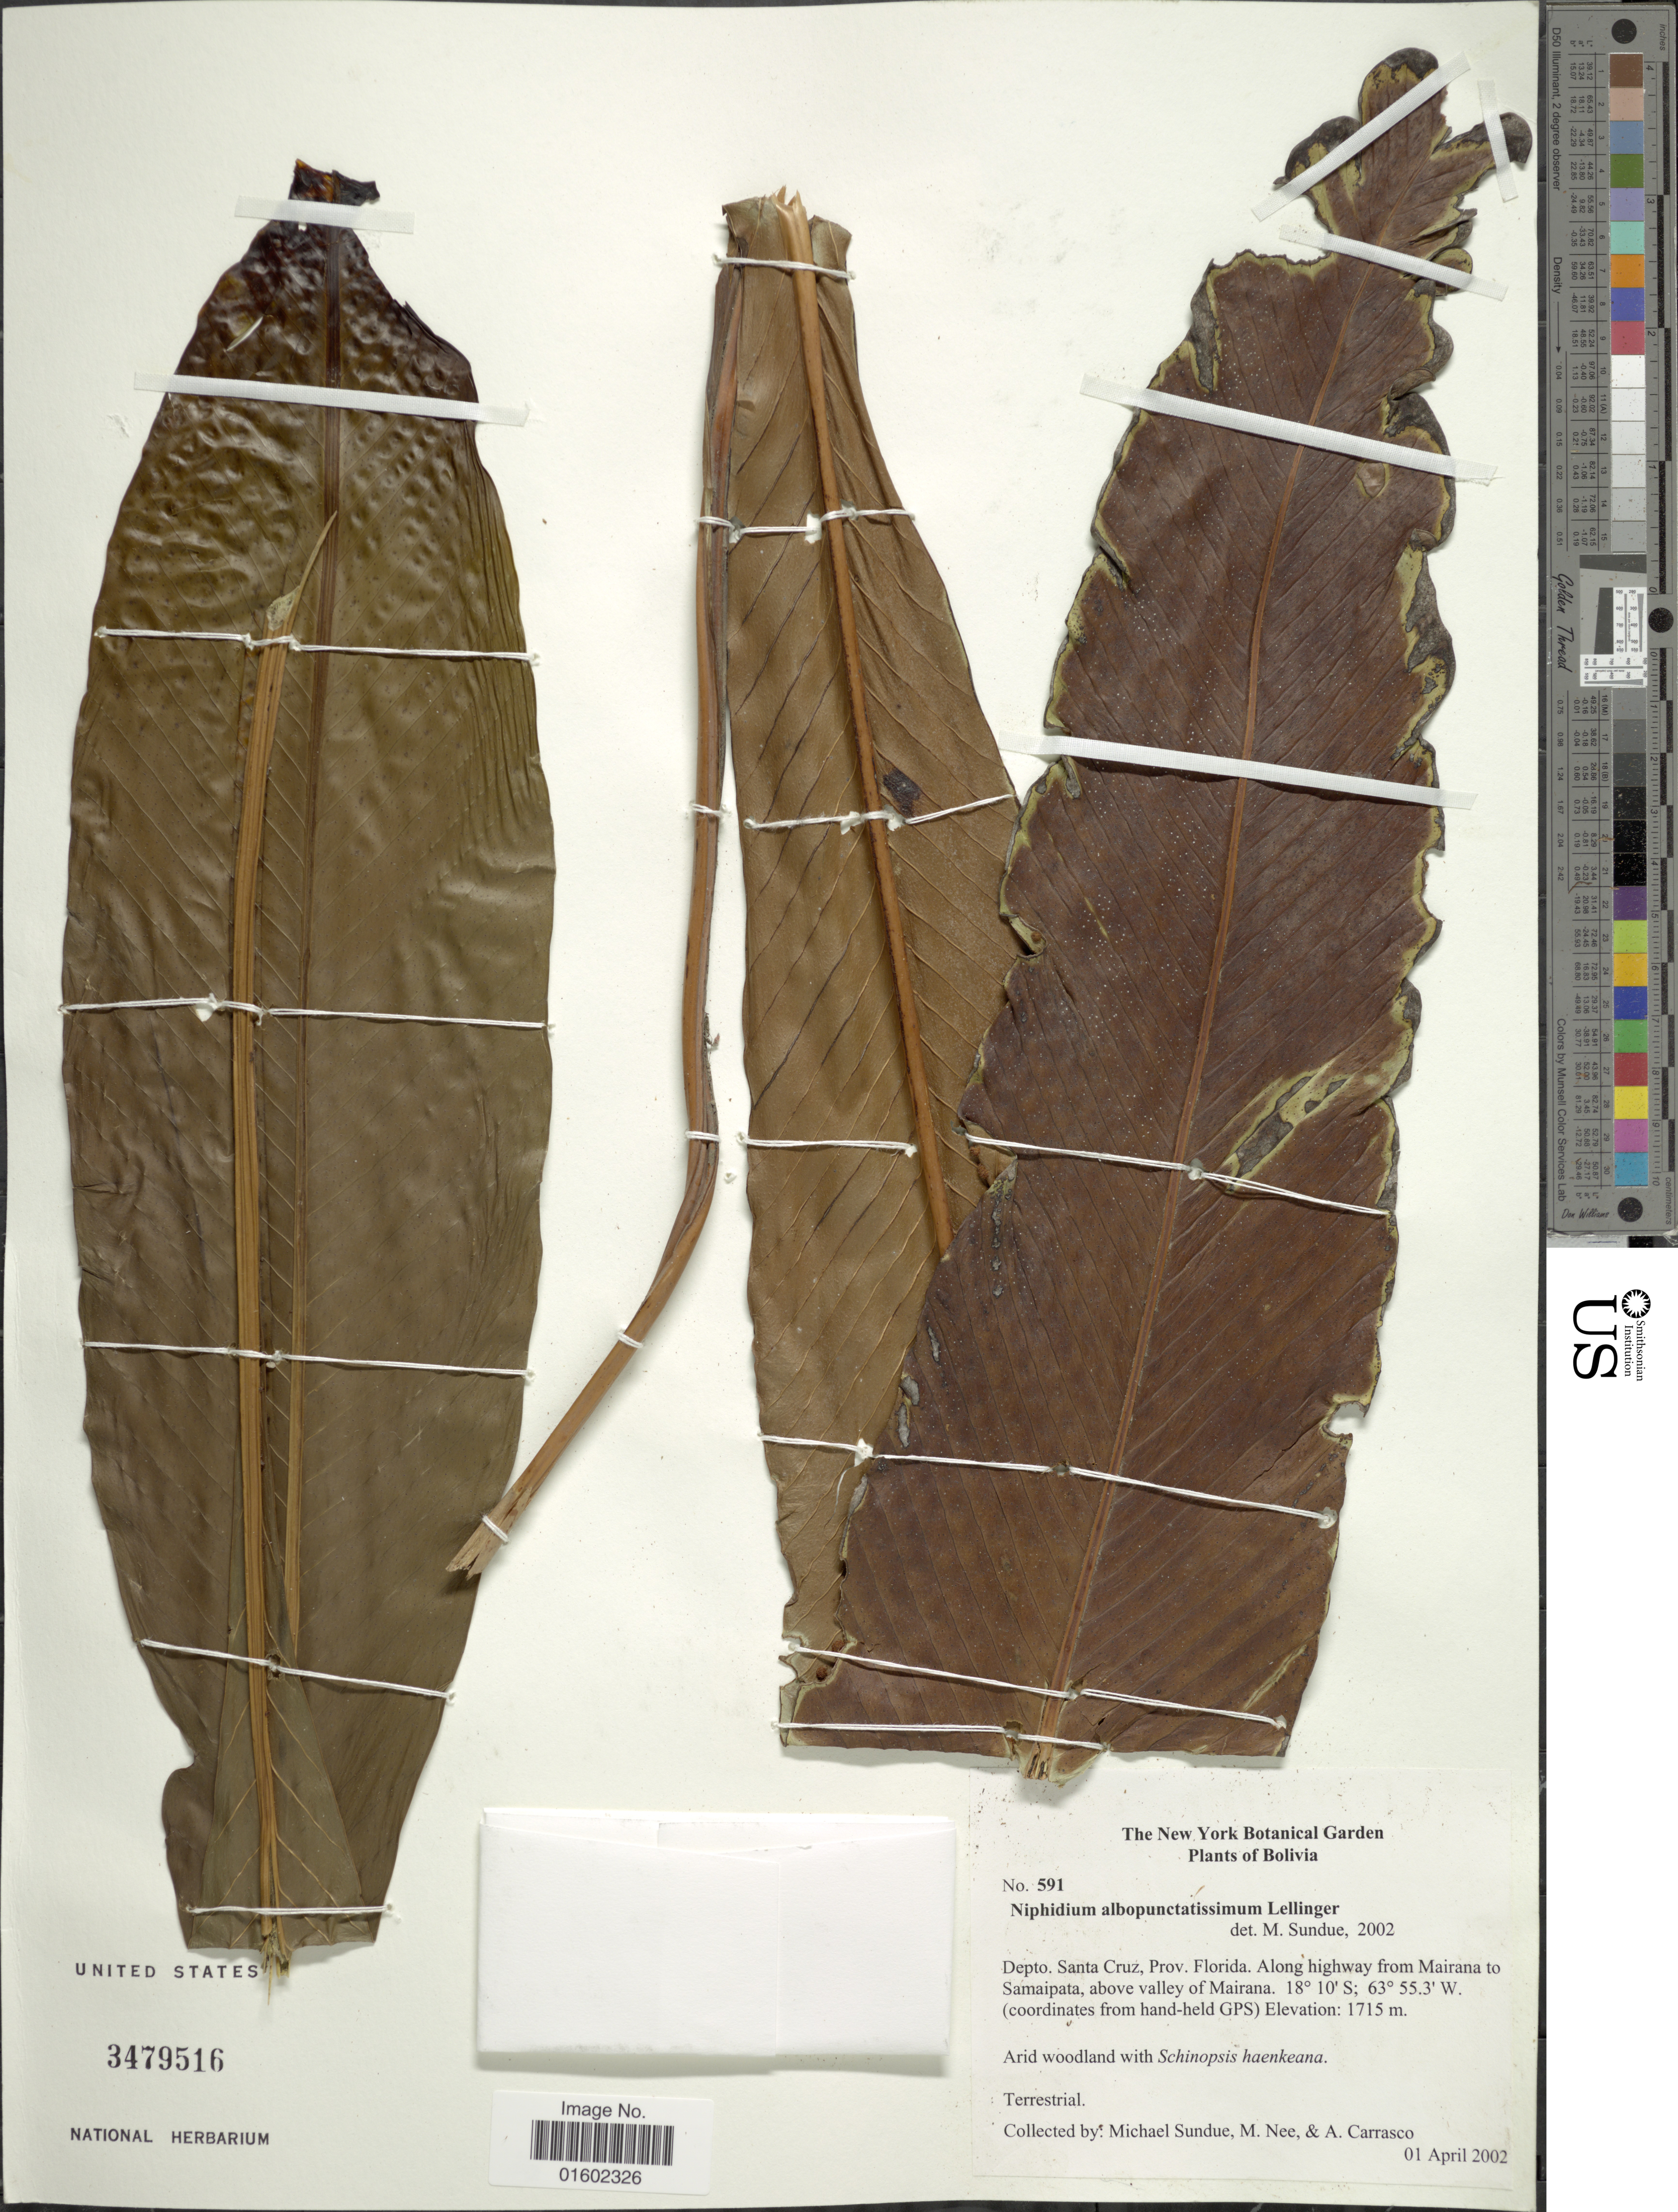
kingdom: Plantae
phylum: Tracheophyta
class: Polypodiopsida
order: Polypodiales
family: Polypodiaceae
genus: Niphidium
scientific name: Niphidium albopunctatissimum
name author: Lellinger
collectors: M. Sundue, M. Nee & A. Carrasco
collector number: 591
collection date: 2002-04-01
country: Bolivia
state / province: Santa Cruz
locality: Depto Santa Cruz, Prov. Florida, Along highway from Mairana to Samaipata, above valley of Mairana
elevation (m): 1715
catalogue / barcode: US 3579516